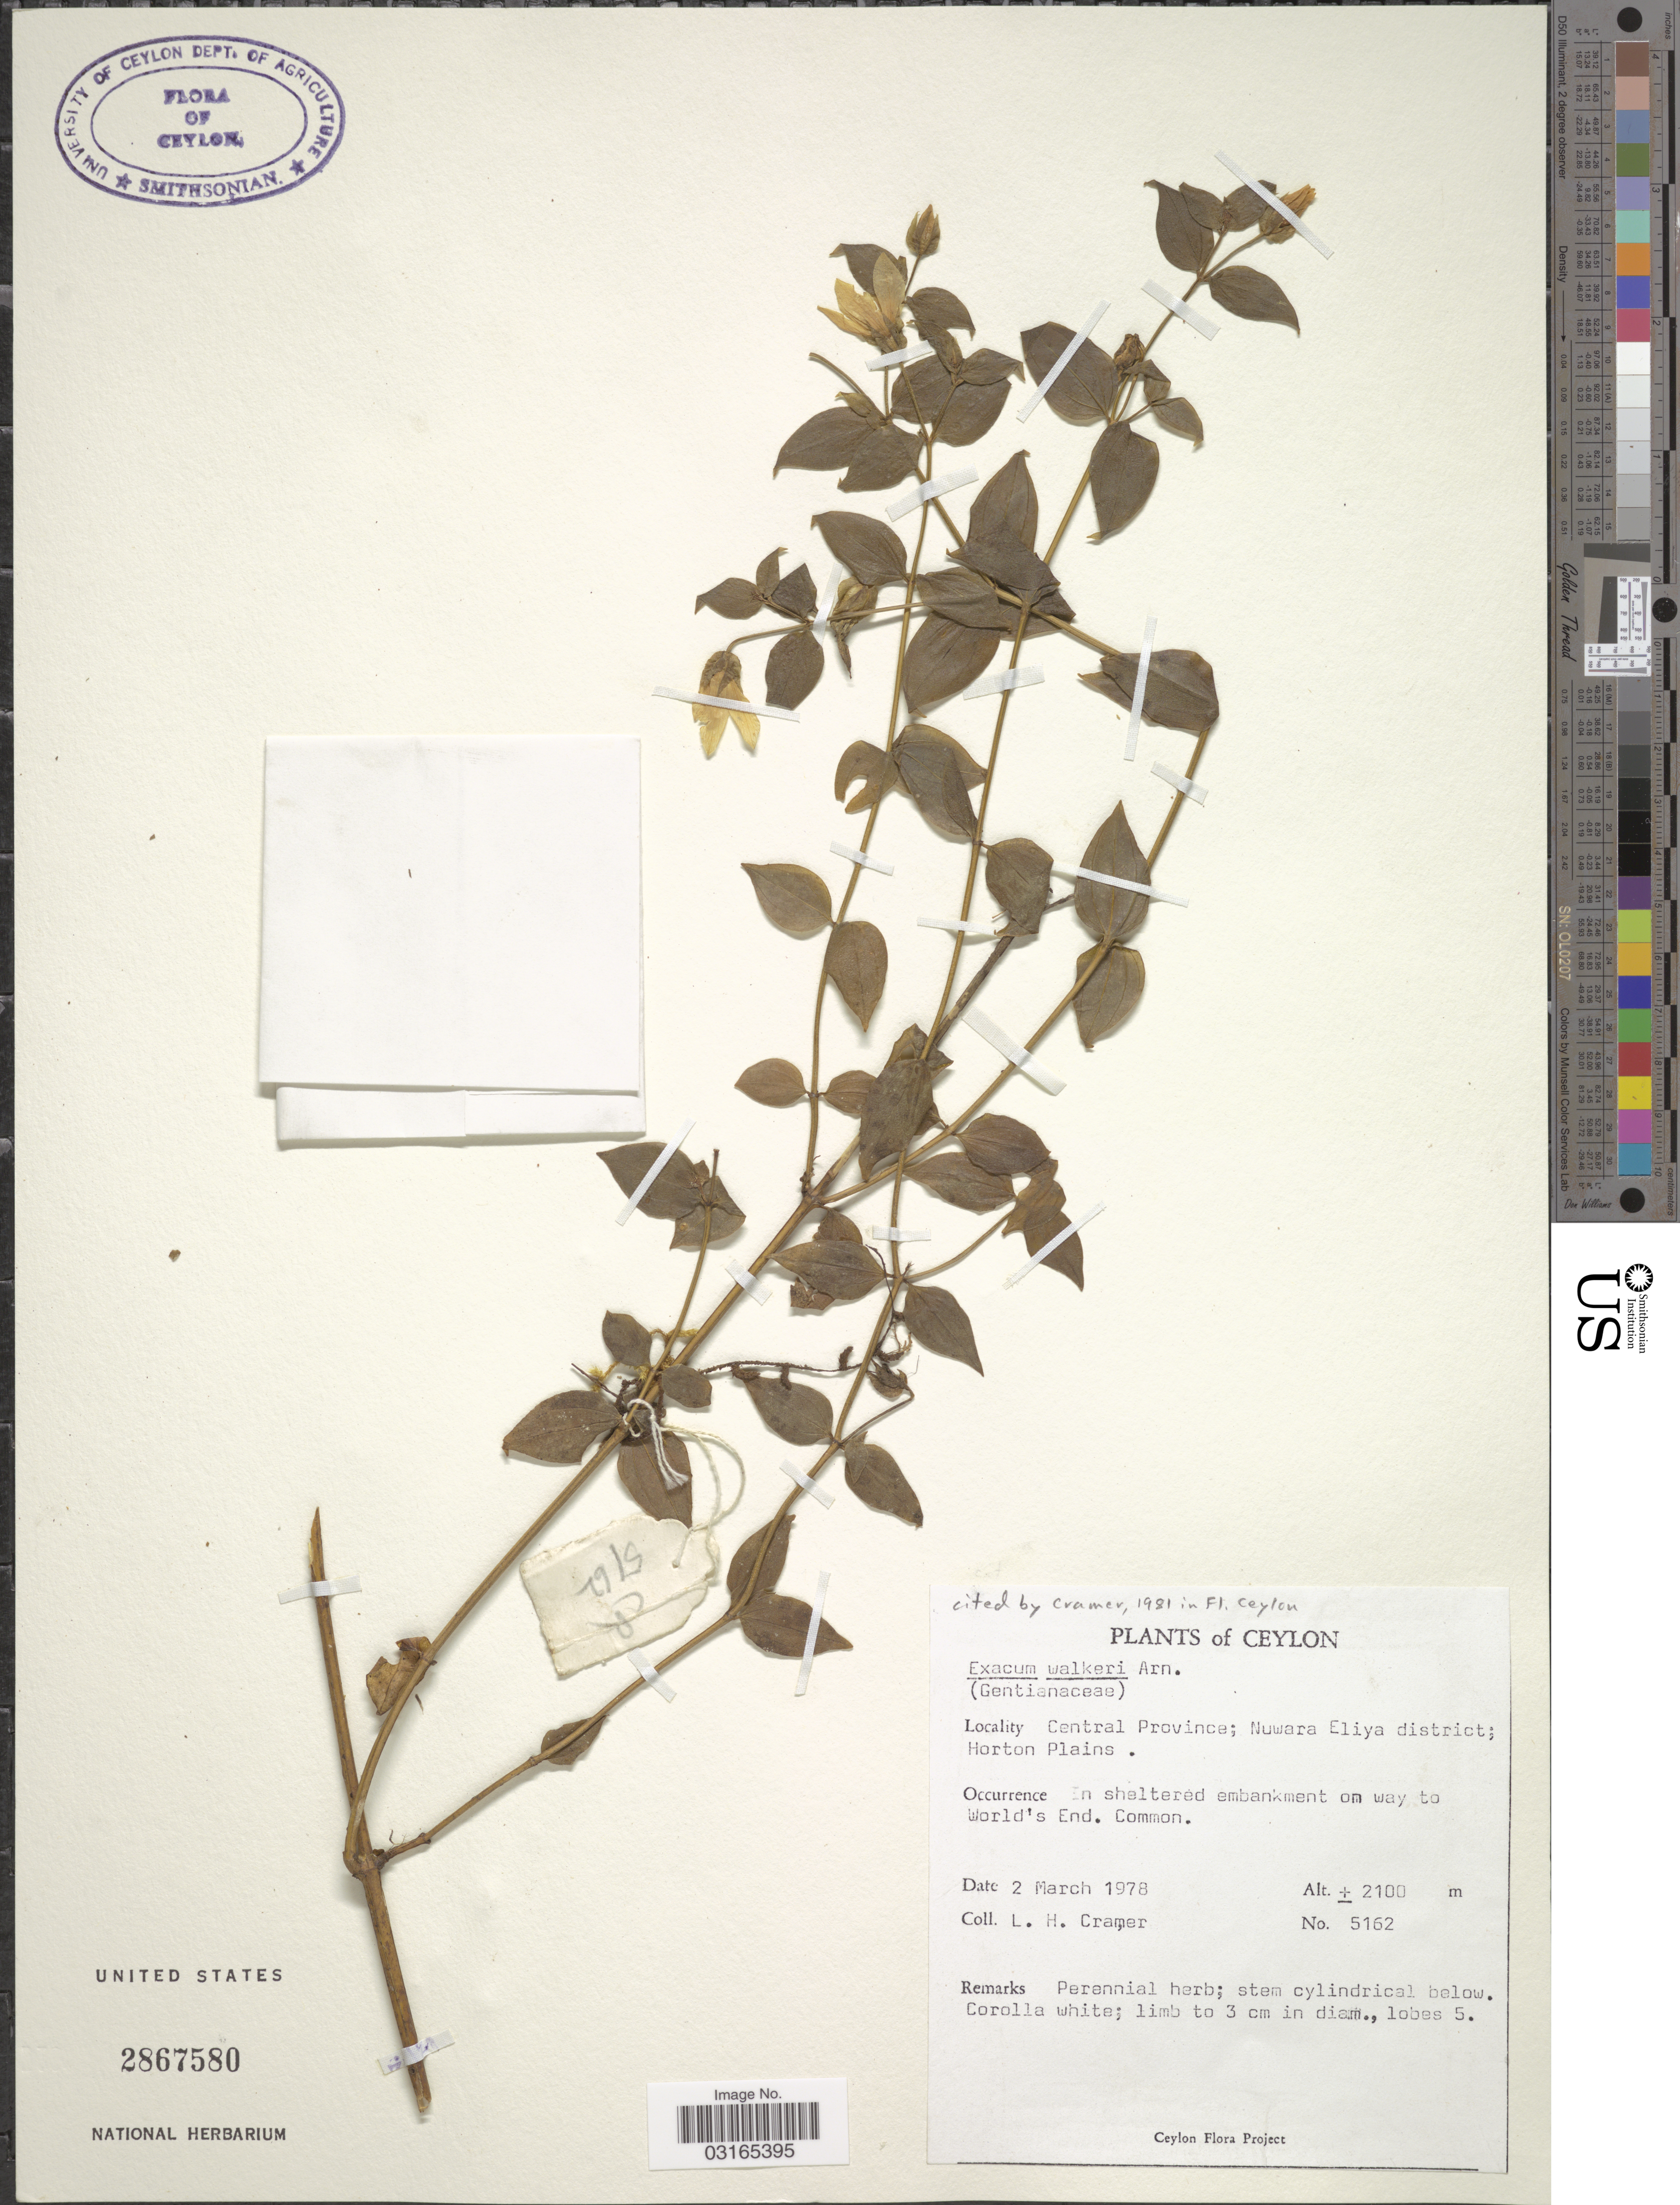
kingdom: Plantae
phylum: Tracheophyta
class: Magnoliopsida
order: Gentianales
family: Gentianaceae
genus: Exacum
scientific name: Exacum walkeri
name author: Arn. ex Griseb.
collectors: L. H. Cramer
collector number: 5162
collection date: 1978-03-02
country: Sri Lanka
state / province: Central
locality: Ceylon. Nuwara Eliya district; Horton Plains. In sheltered embankment on way to World's End.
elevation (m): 2100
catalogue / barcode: US 2867580